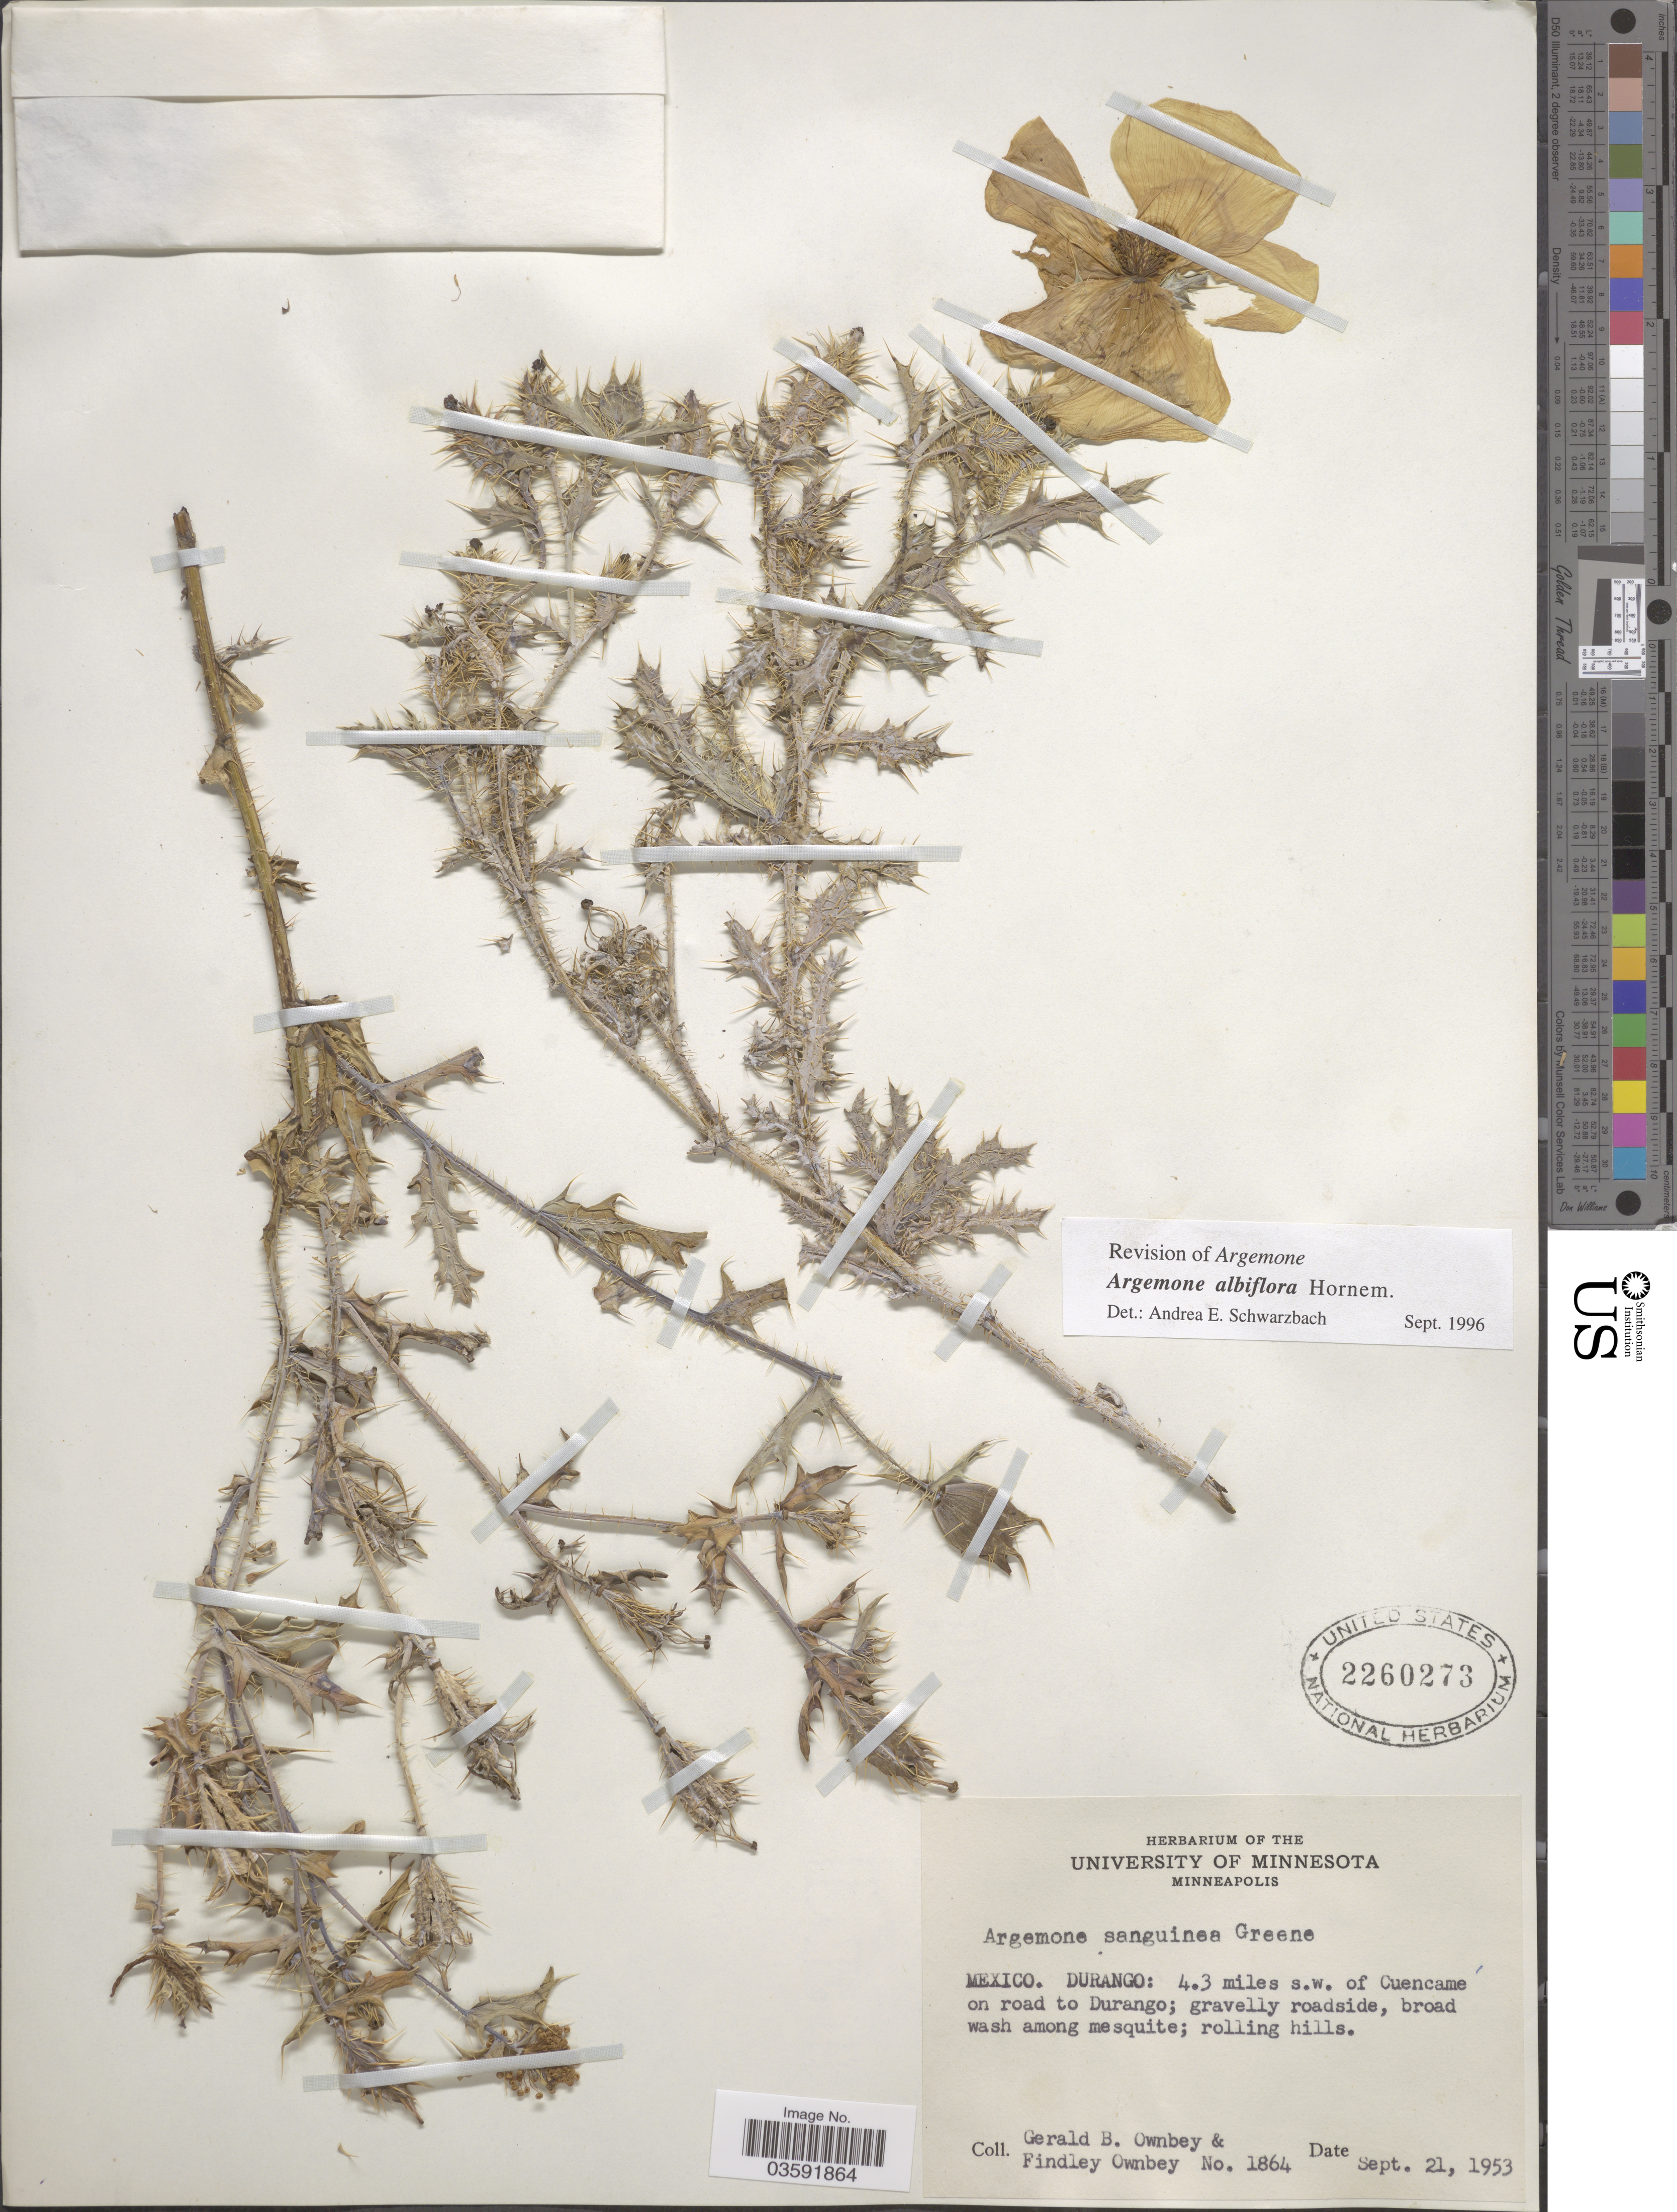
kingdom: Plantae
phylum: Tracheophyta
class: Magnoliopsida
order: Ranunculales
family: Papaveraceae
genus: Argemone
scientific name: Argemone albiflora subsp. albiflora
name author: Hornem.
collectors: G. B. Ownbey & F. Ownbey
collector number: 1864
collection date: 1953-09-21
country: Mexico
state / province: Durango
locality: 4.3 miles s.w. of Cuencame on road to Durango.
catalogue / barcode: US 2260273